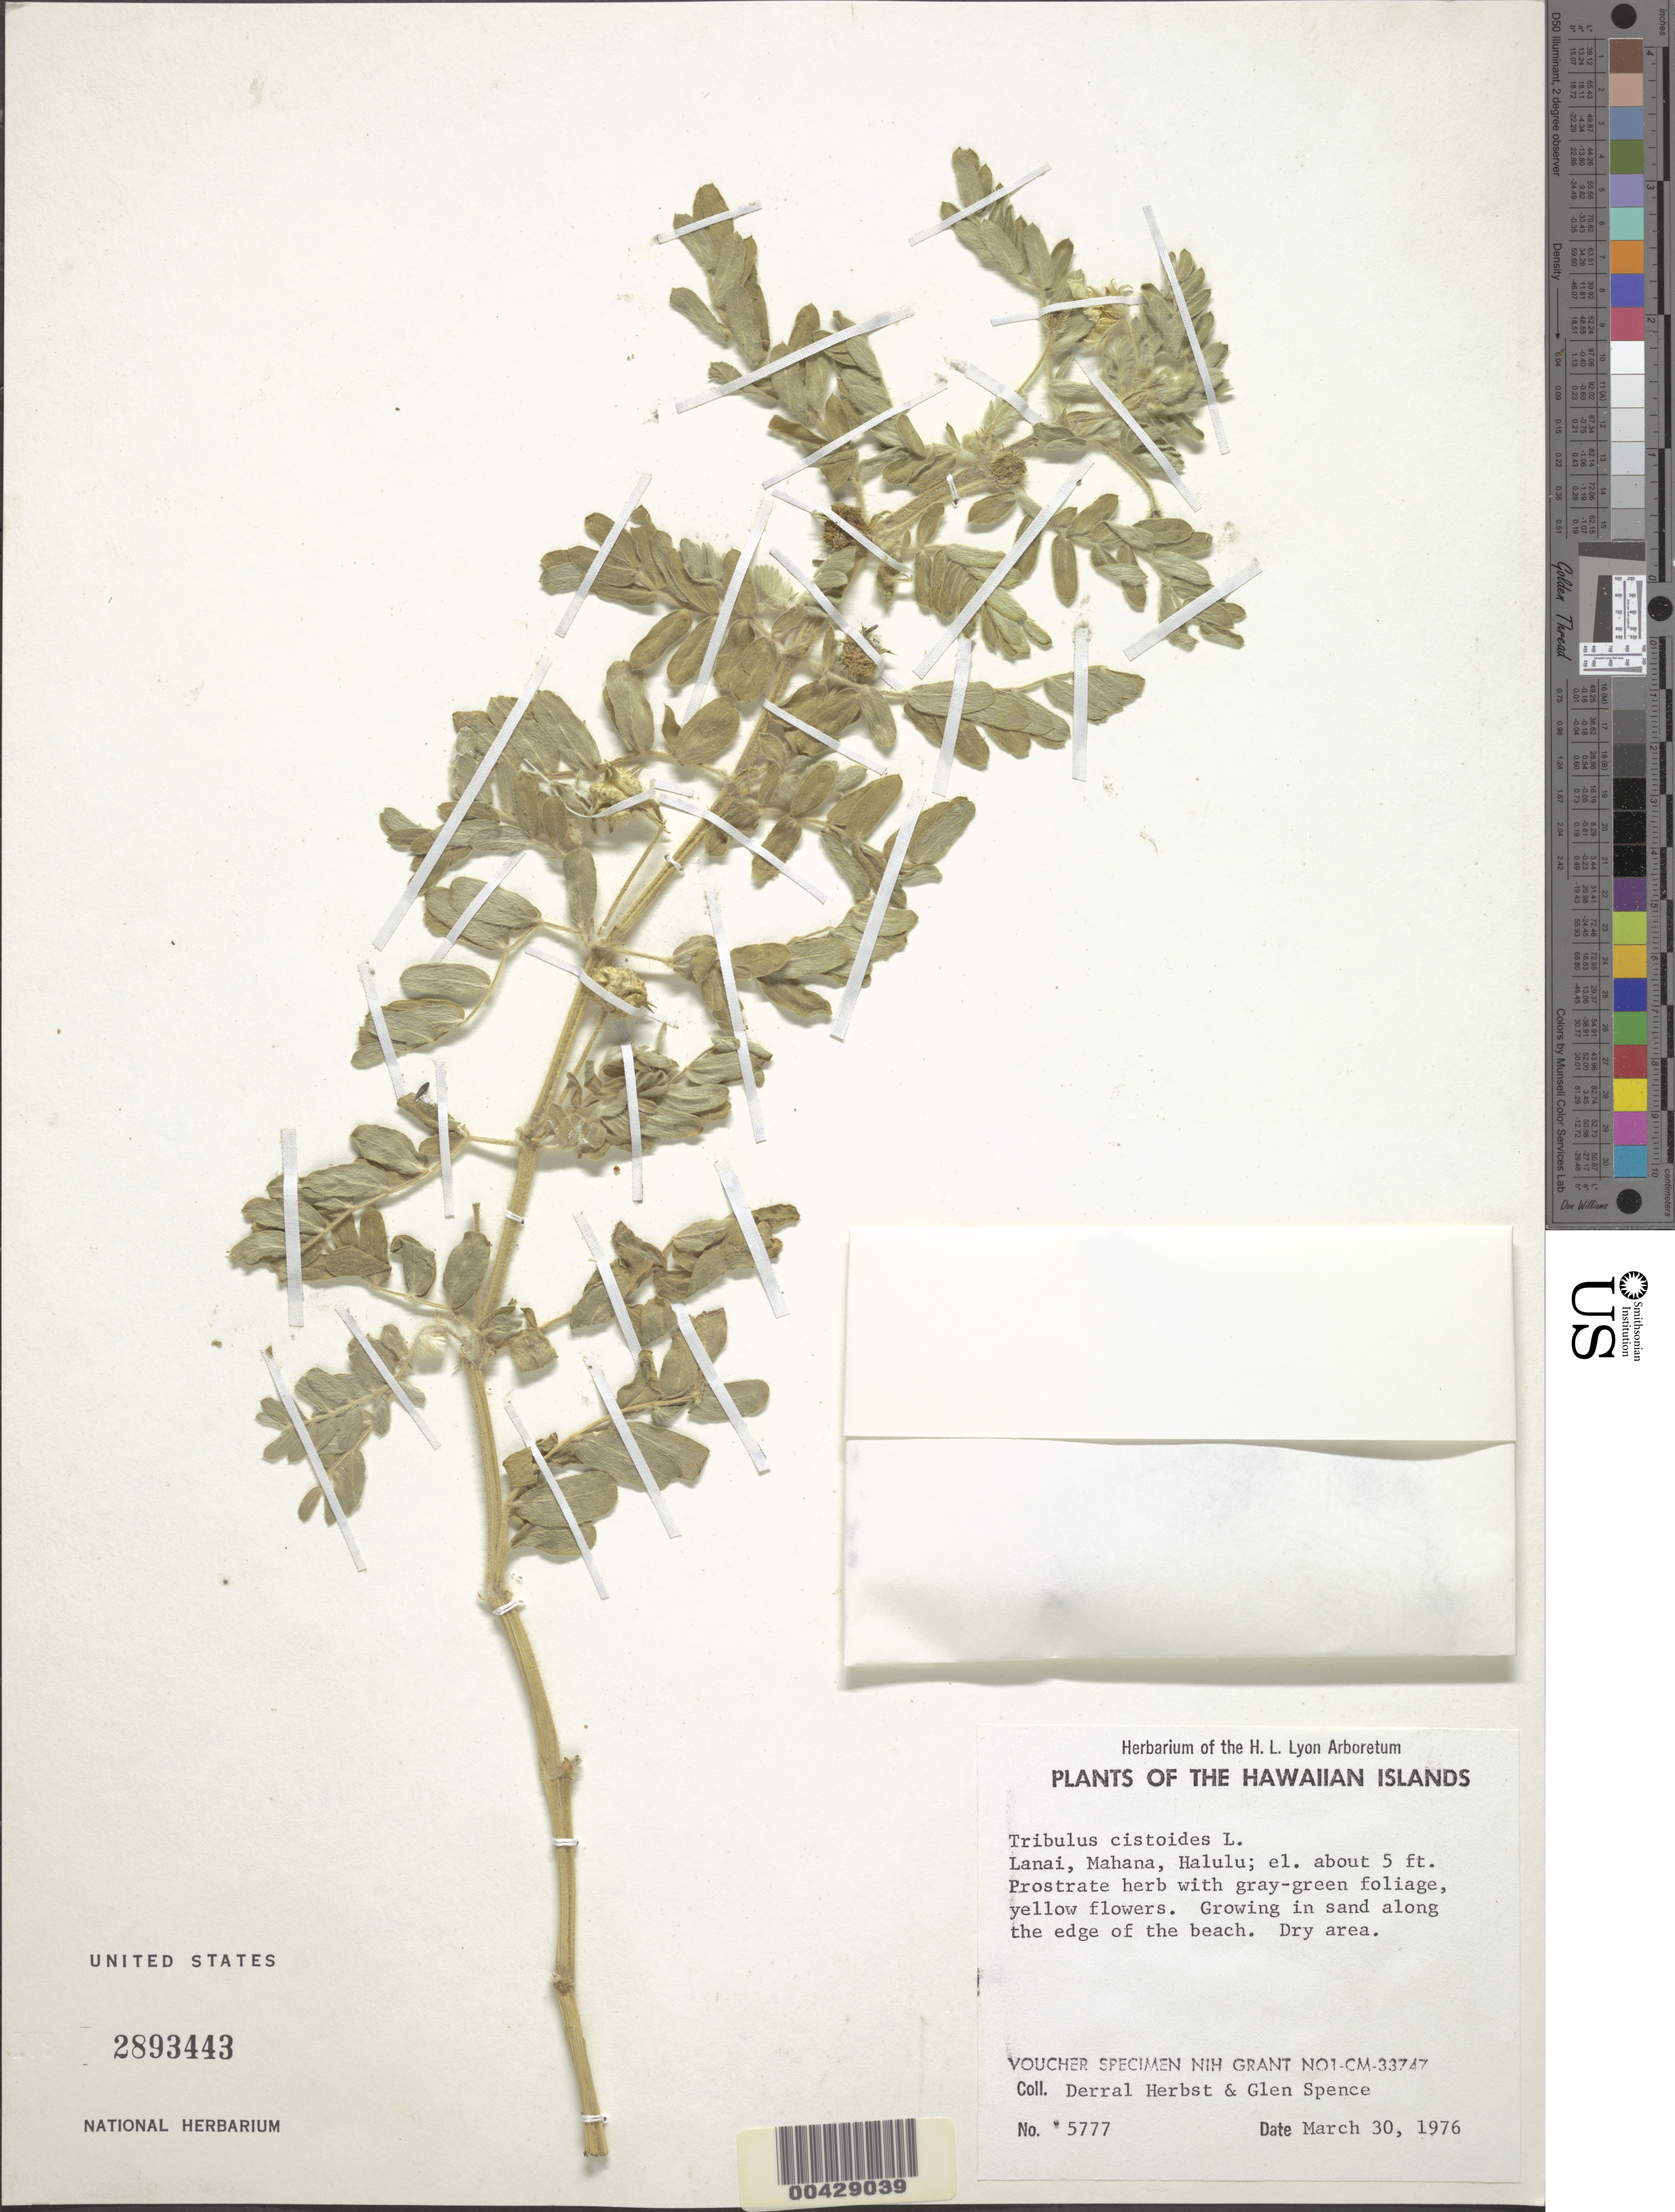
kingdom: Plantae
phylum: Tracheophyta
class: Magnoliopsida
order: Zygophyllales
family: Zygophyllaceae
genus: Tribulus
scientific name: Tribulus cistoides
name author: L.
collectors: D. R. Herbst & G. Spence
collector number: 5777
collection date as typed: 30 Mar 1976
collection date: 1976-03-30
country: United States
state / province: Hawaii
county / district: Maui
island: Lana'i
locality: Lanai, Mahana, Halulu - growing in sand along the edge of the beach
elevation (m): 2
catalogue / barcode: US 2893443